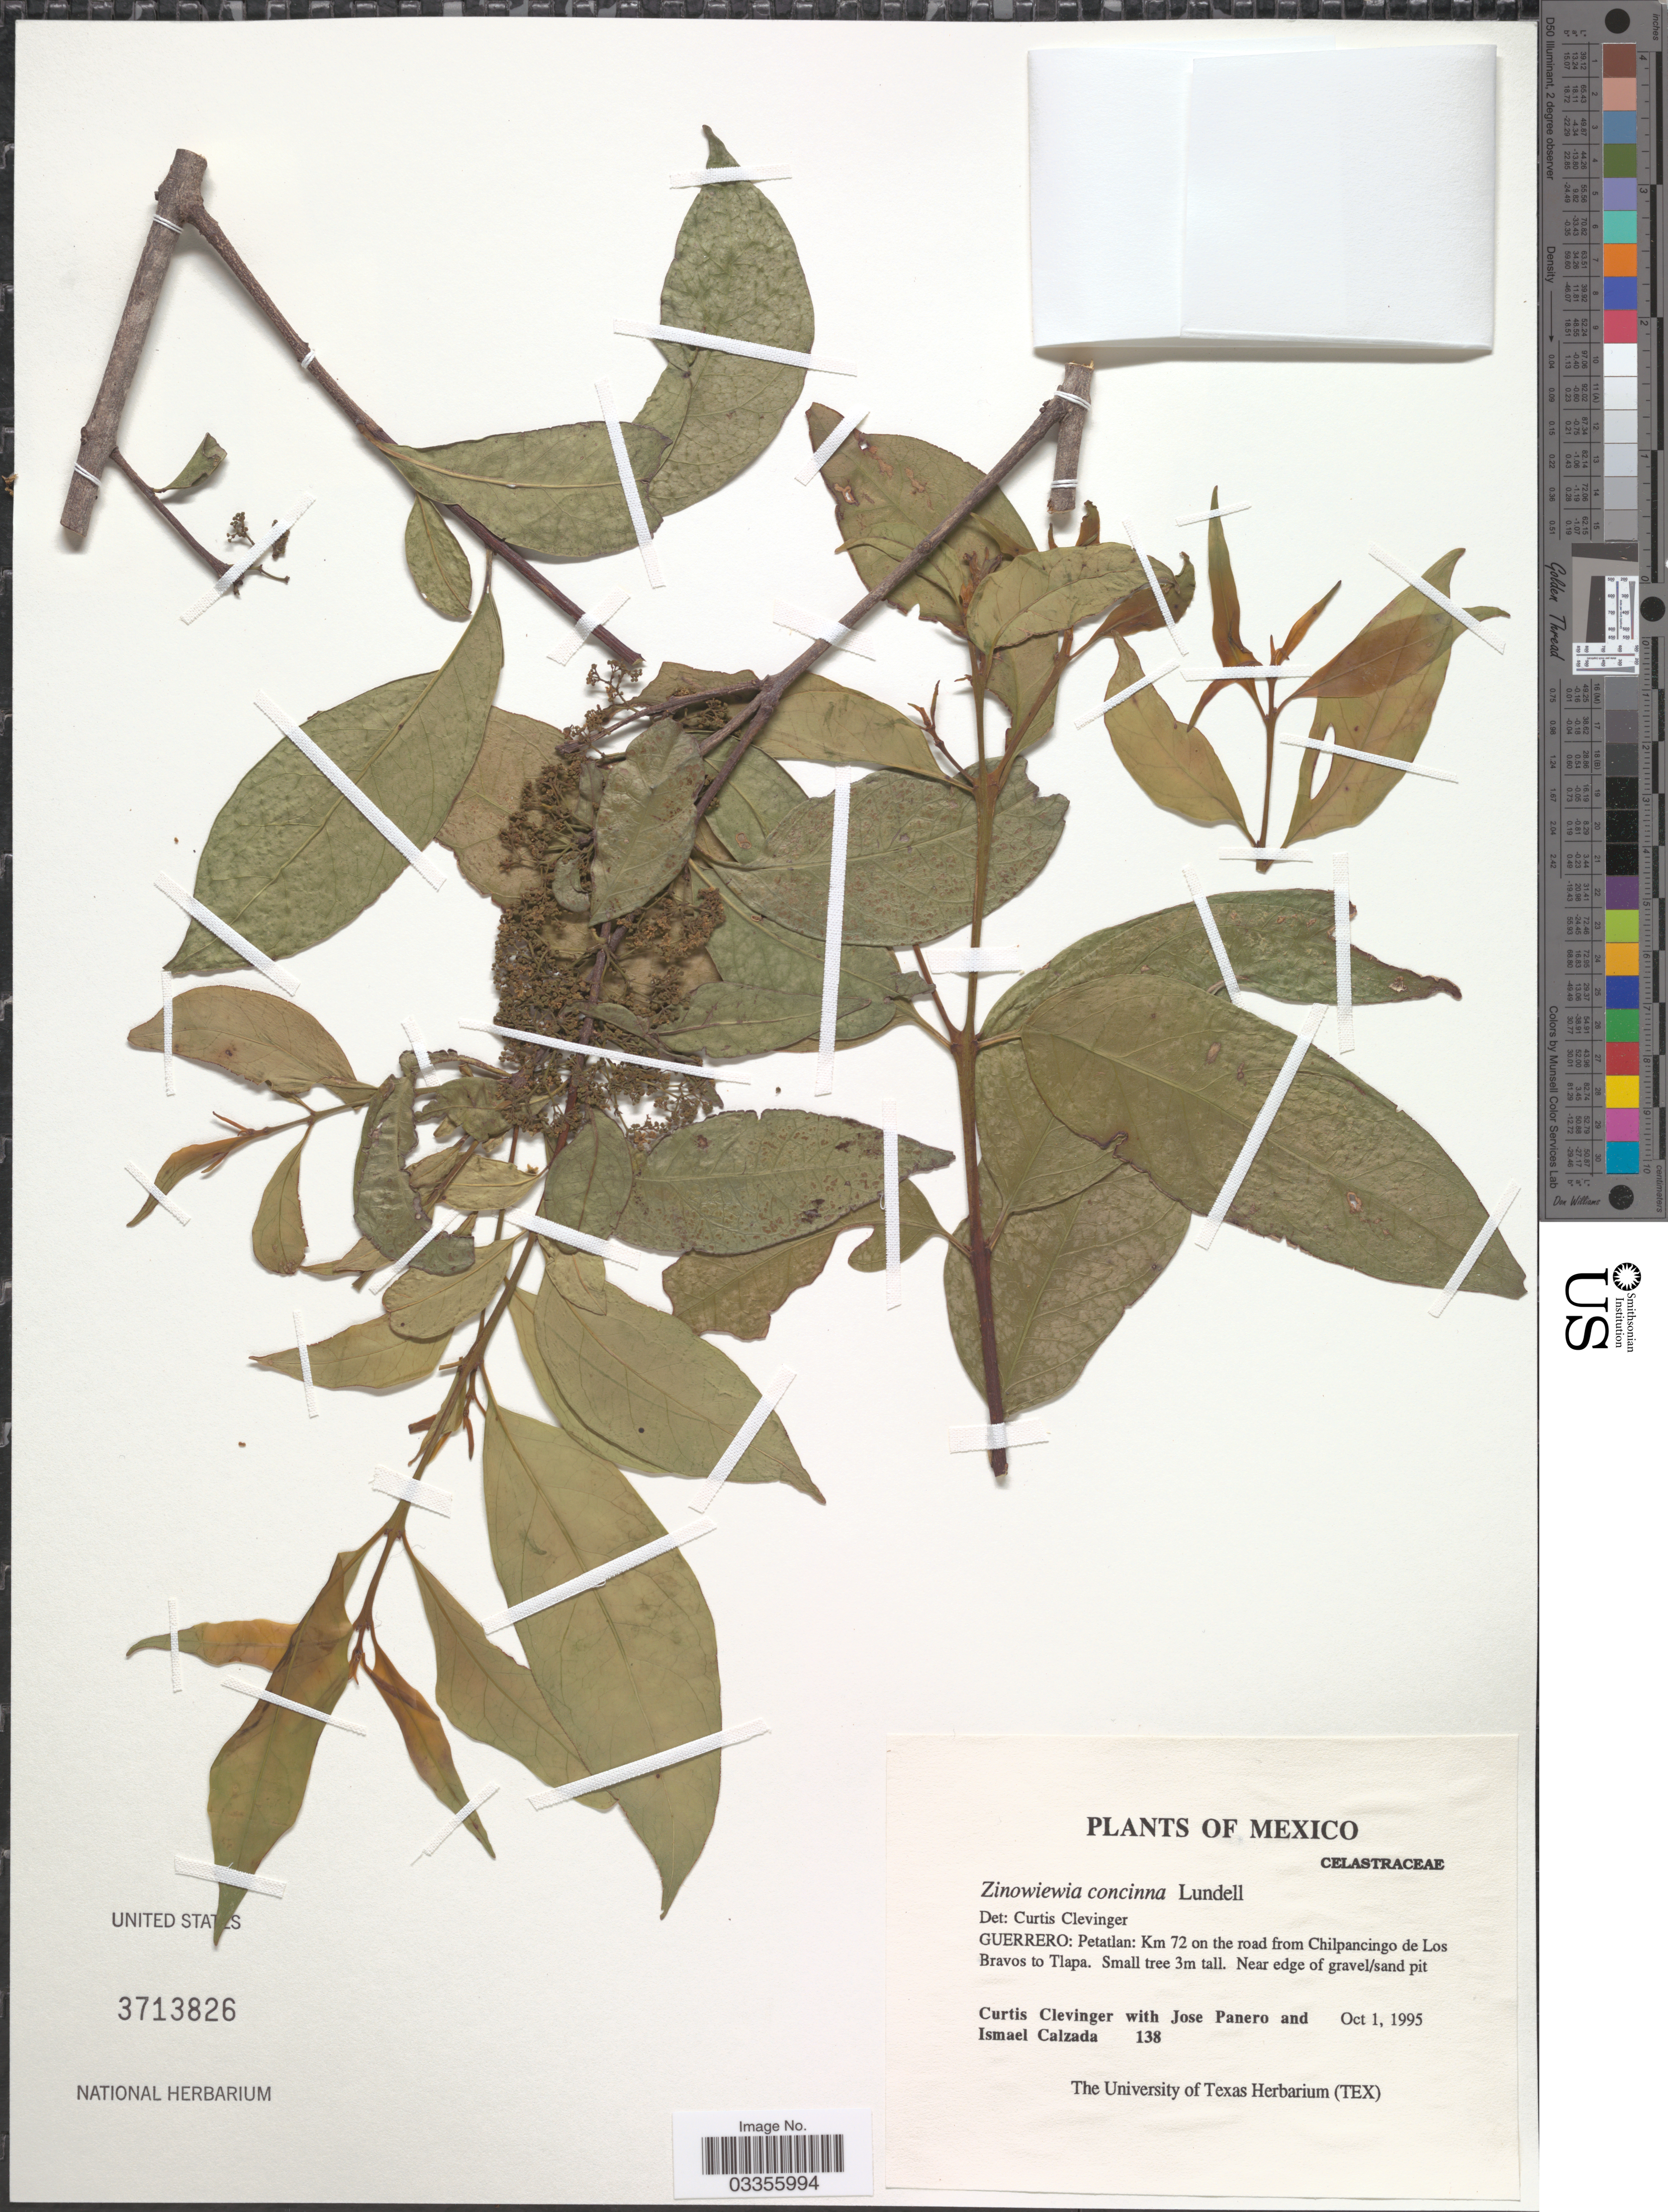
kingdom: Plantae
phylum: Tracheophyta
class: Magnoliopsida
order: Celastrales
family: Celastraceae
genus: Zinowiewia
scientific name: Zinowiewia concinna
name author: Lundell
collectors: C. Clevinger, J. L. Panero & I. Calzada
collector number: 138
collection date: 1995-10-01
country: Mexico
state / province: Guerrero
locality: Petatlan: Km 72 on the road from Chilpancingo de Los Bravos to Tlapa. Near edge of gravel/sand pit.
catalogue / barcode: US 3713826